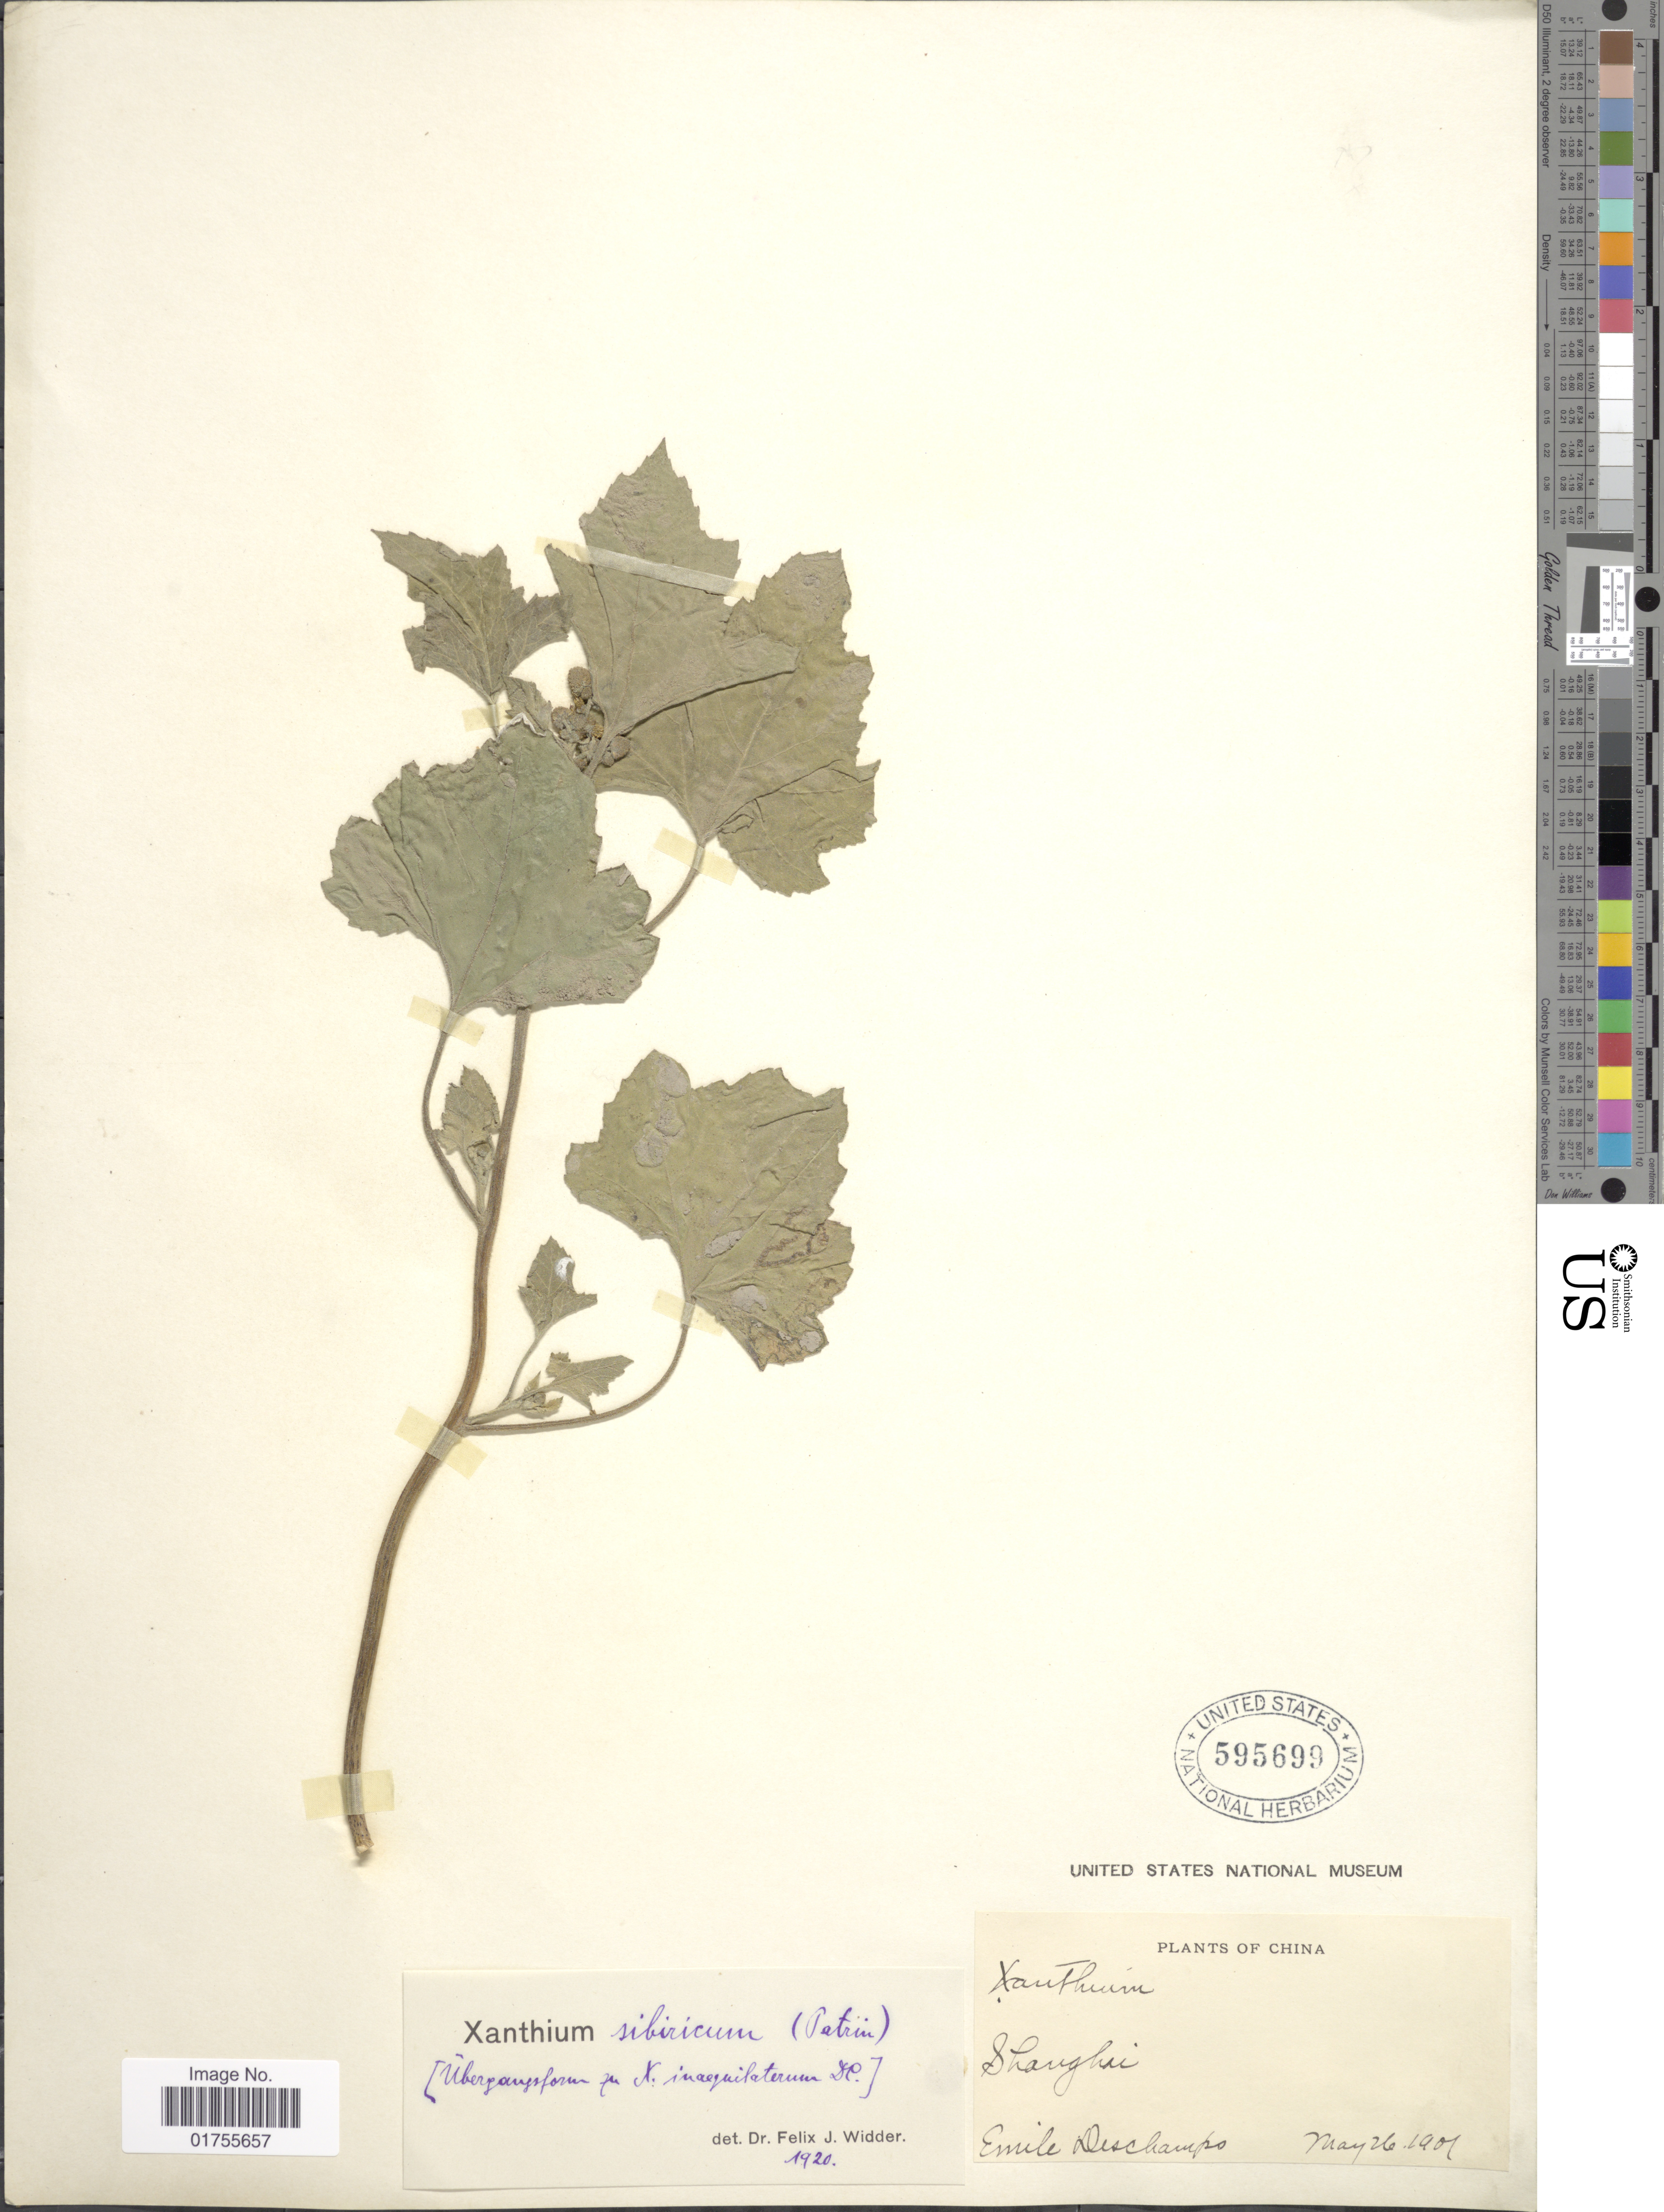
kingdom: Plantae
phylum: Tracheophyta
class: Magnoliopsida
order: Asterales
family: Asteraceae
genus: Xanthium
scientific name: Xanthium sibiricum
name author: L.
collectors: E. Deschamps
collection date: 1901-05-26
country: China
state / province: Shanghai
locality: Shanghai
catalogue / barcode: US 595699